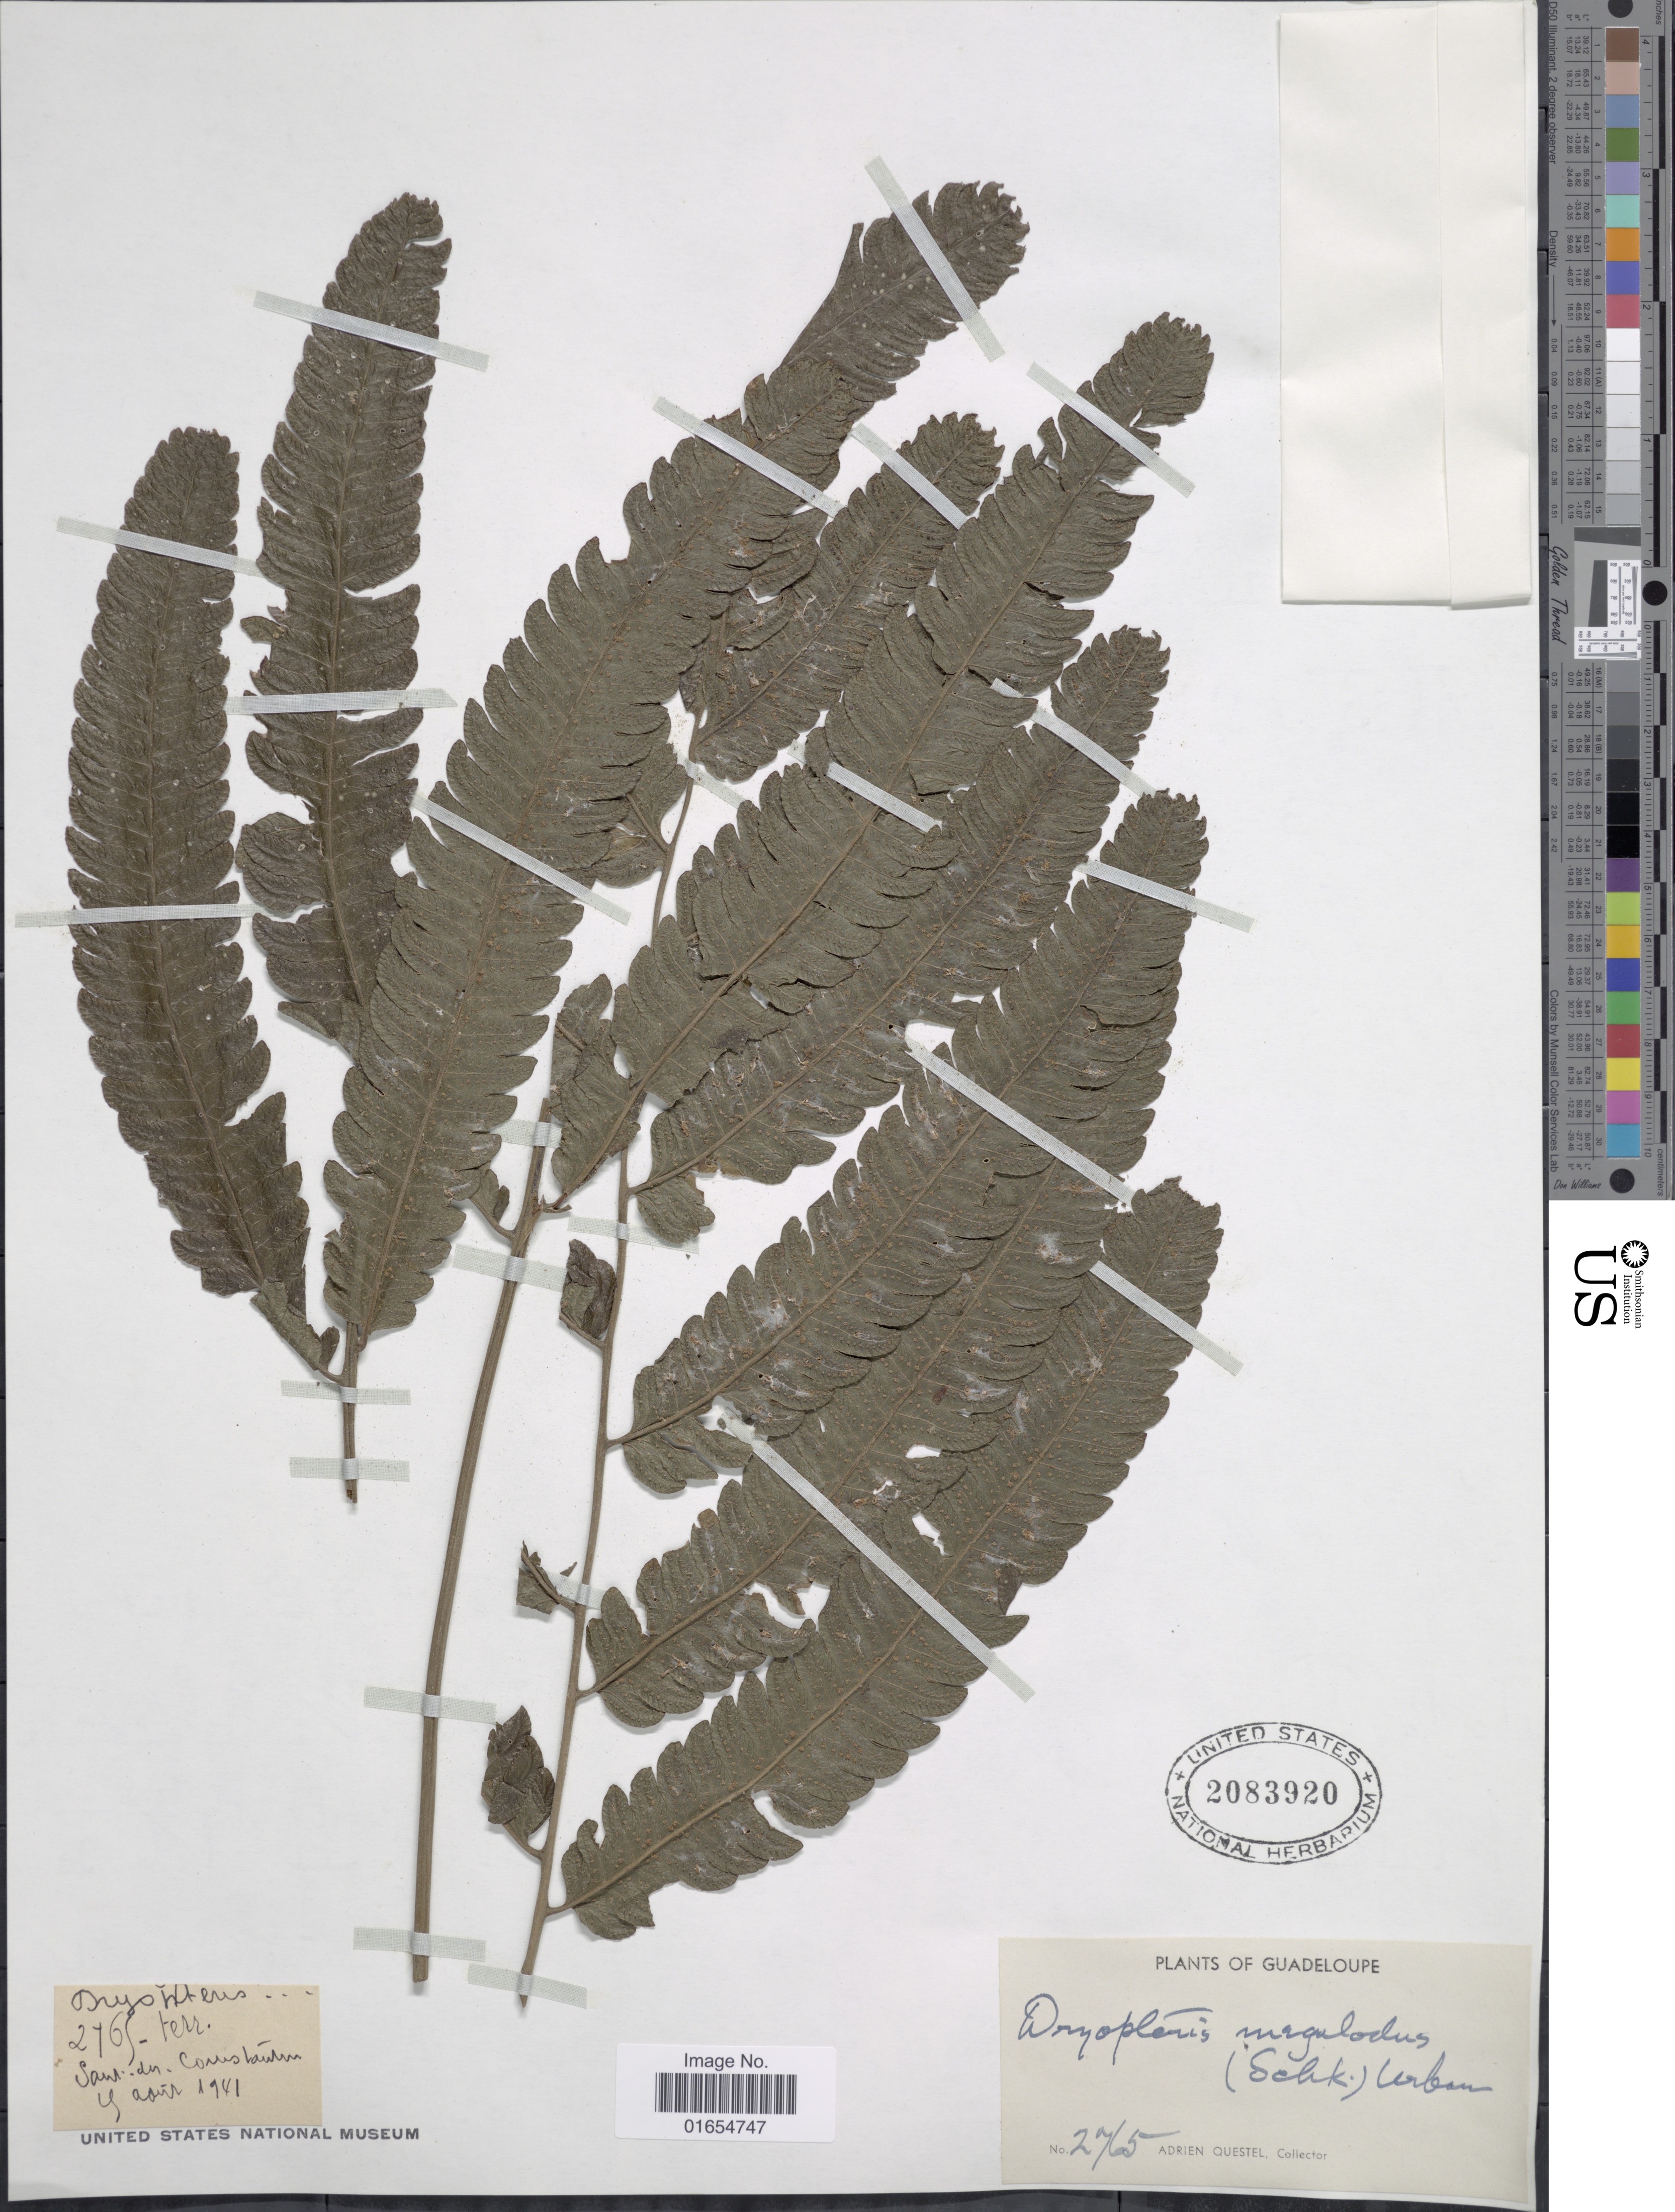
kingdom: Plantae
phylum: Tracheophyta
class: Polypodiopsida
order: Polypodiales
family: Thelypteridaceae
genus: Goniopteris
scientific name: Goniopteris pennata (Poir.) comb. nov., ined 2015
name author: (Poir.)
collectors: A. Questel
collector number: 2765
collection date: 1941-04-19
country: Guadeloupe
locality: Saut du Constantin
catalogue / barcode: US 2083920